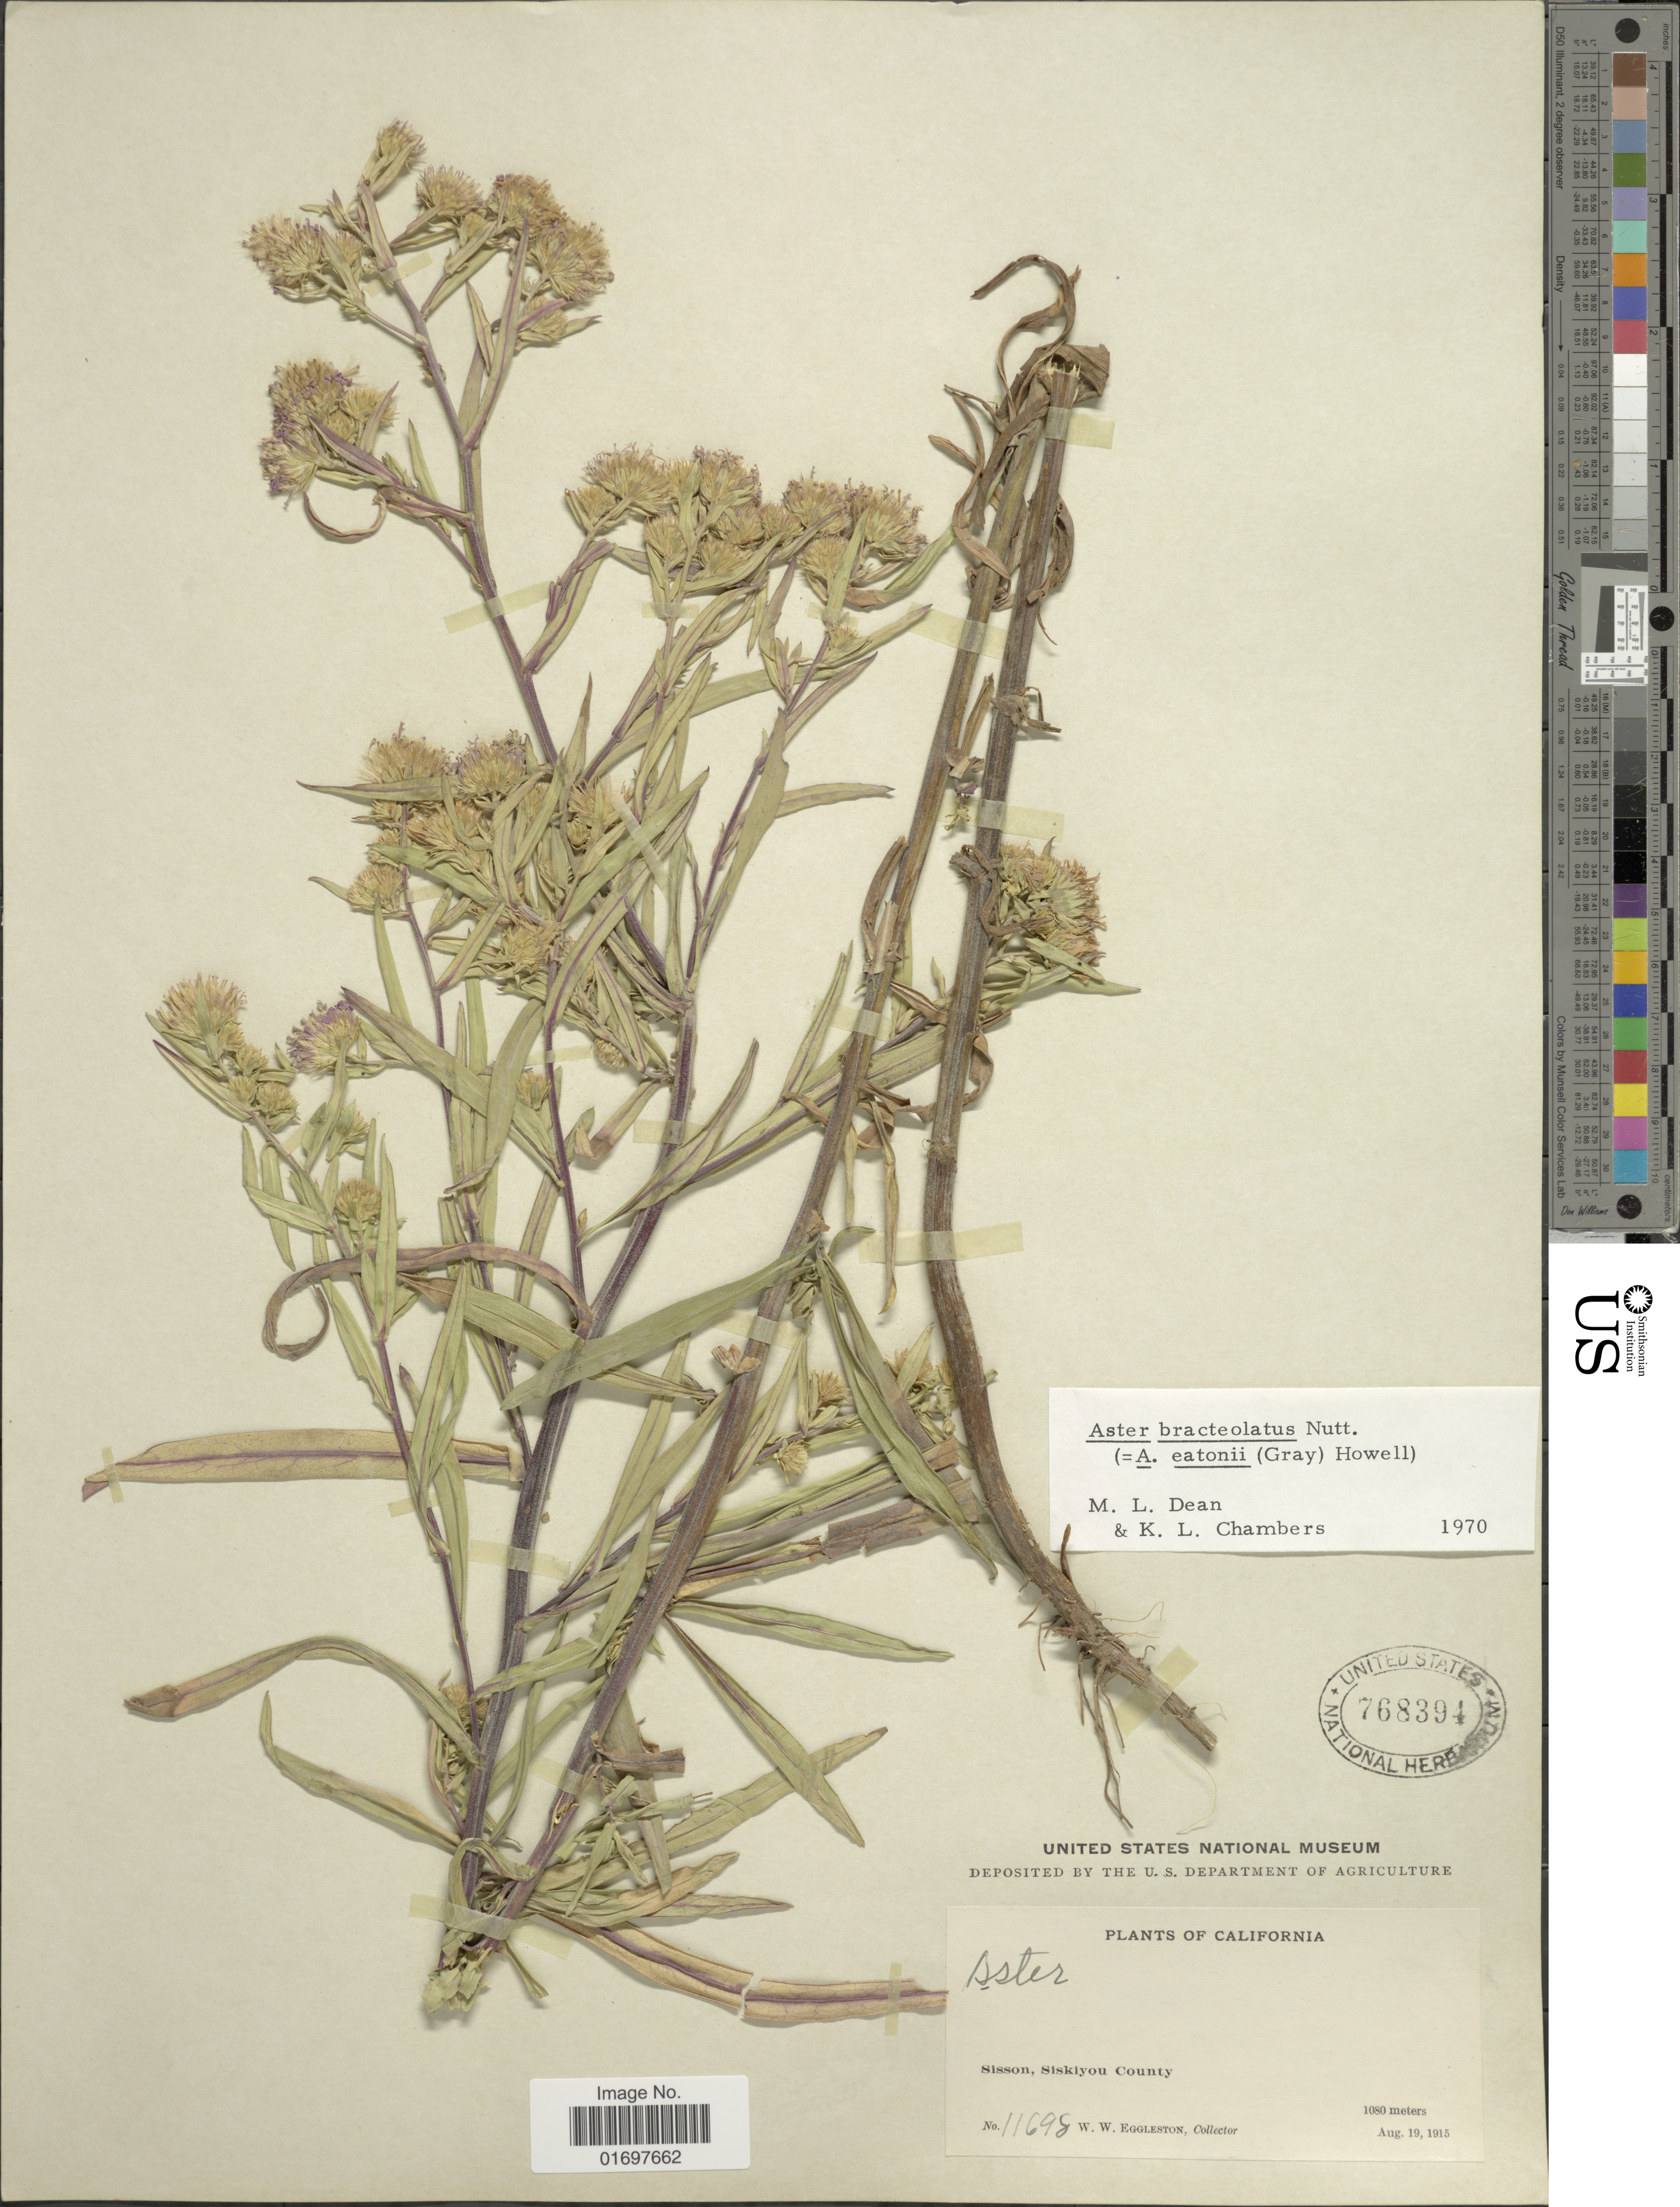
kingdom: Plantae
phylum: Tracheophyta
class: Magnoliopsida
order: Asterales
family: Asteraceae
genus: Symphyotrichum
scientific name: Symphyotrichum bracteolatum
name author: (Nutt.) G.L. Nesom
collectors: W. W. Eggleston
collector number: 11698*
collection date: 1915-08-19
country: United States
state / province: California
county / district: Siskiyou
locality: Sisson, Siskiyou County.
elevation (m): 1080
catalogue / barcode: US 768394